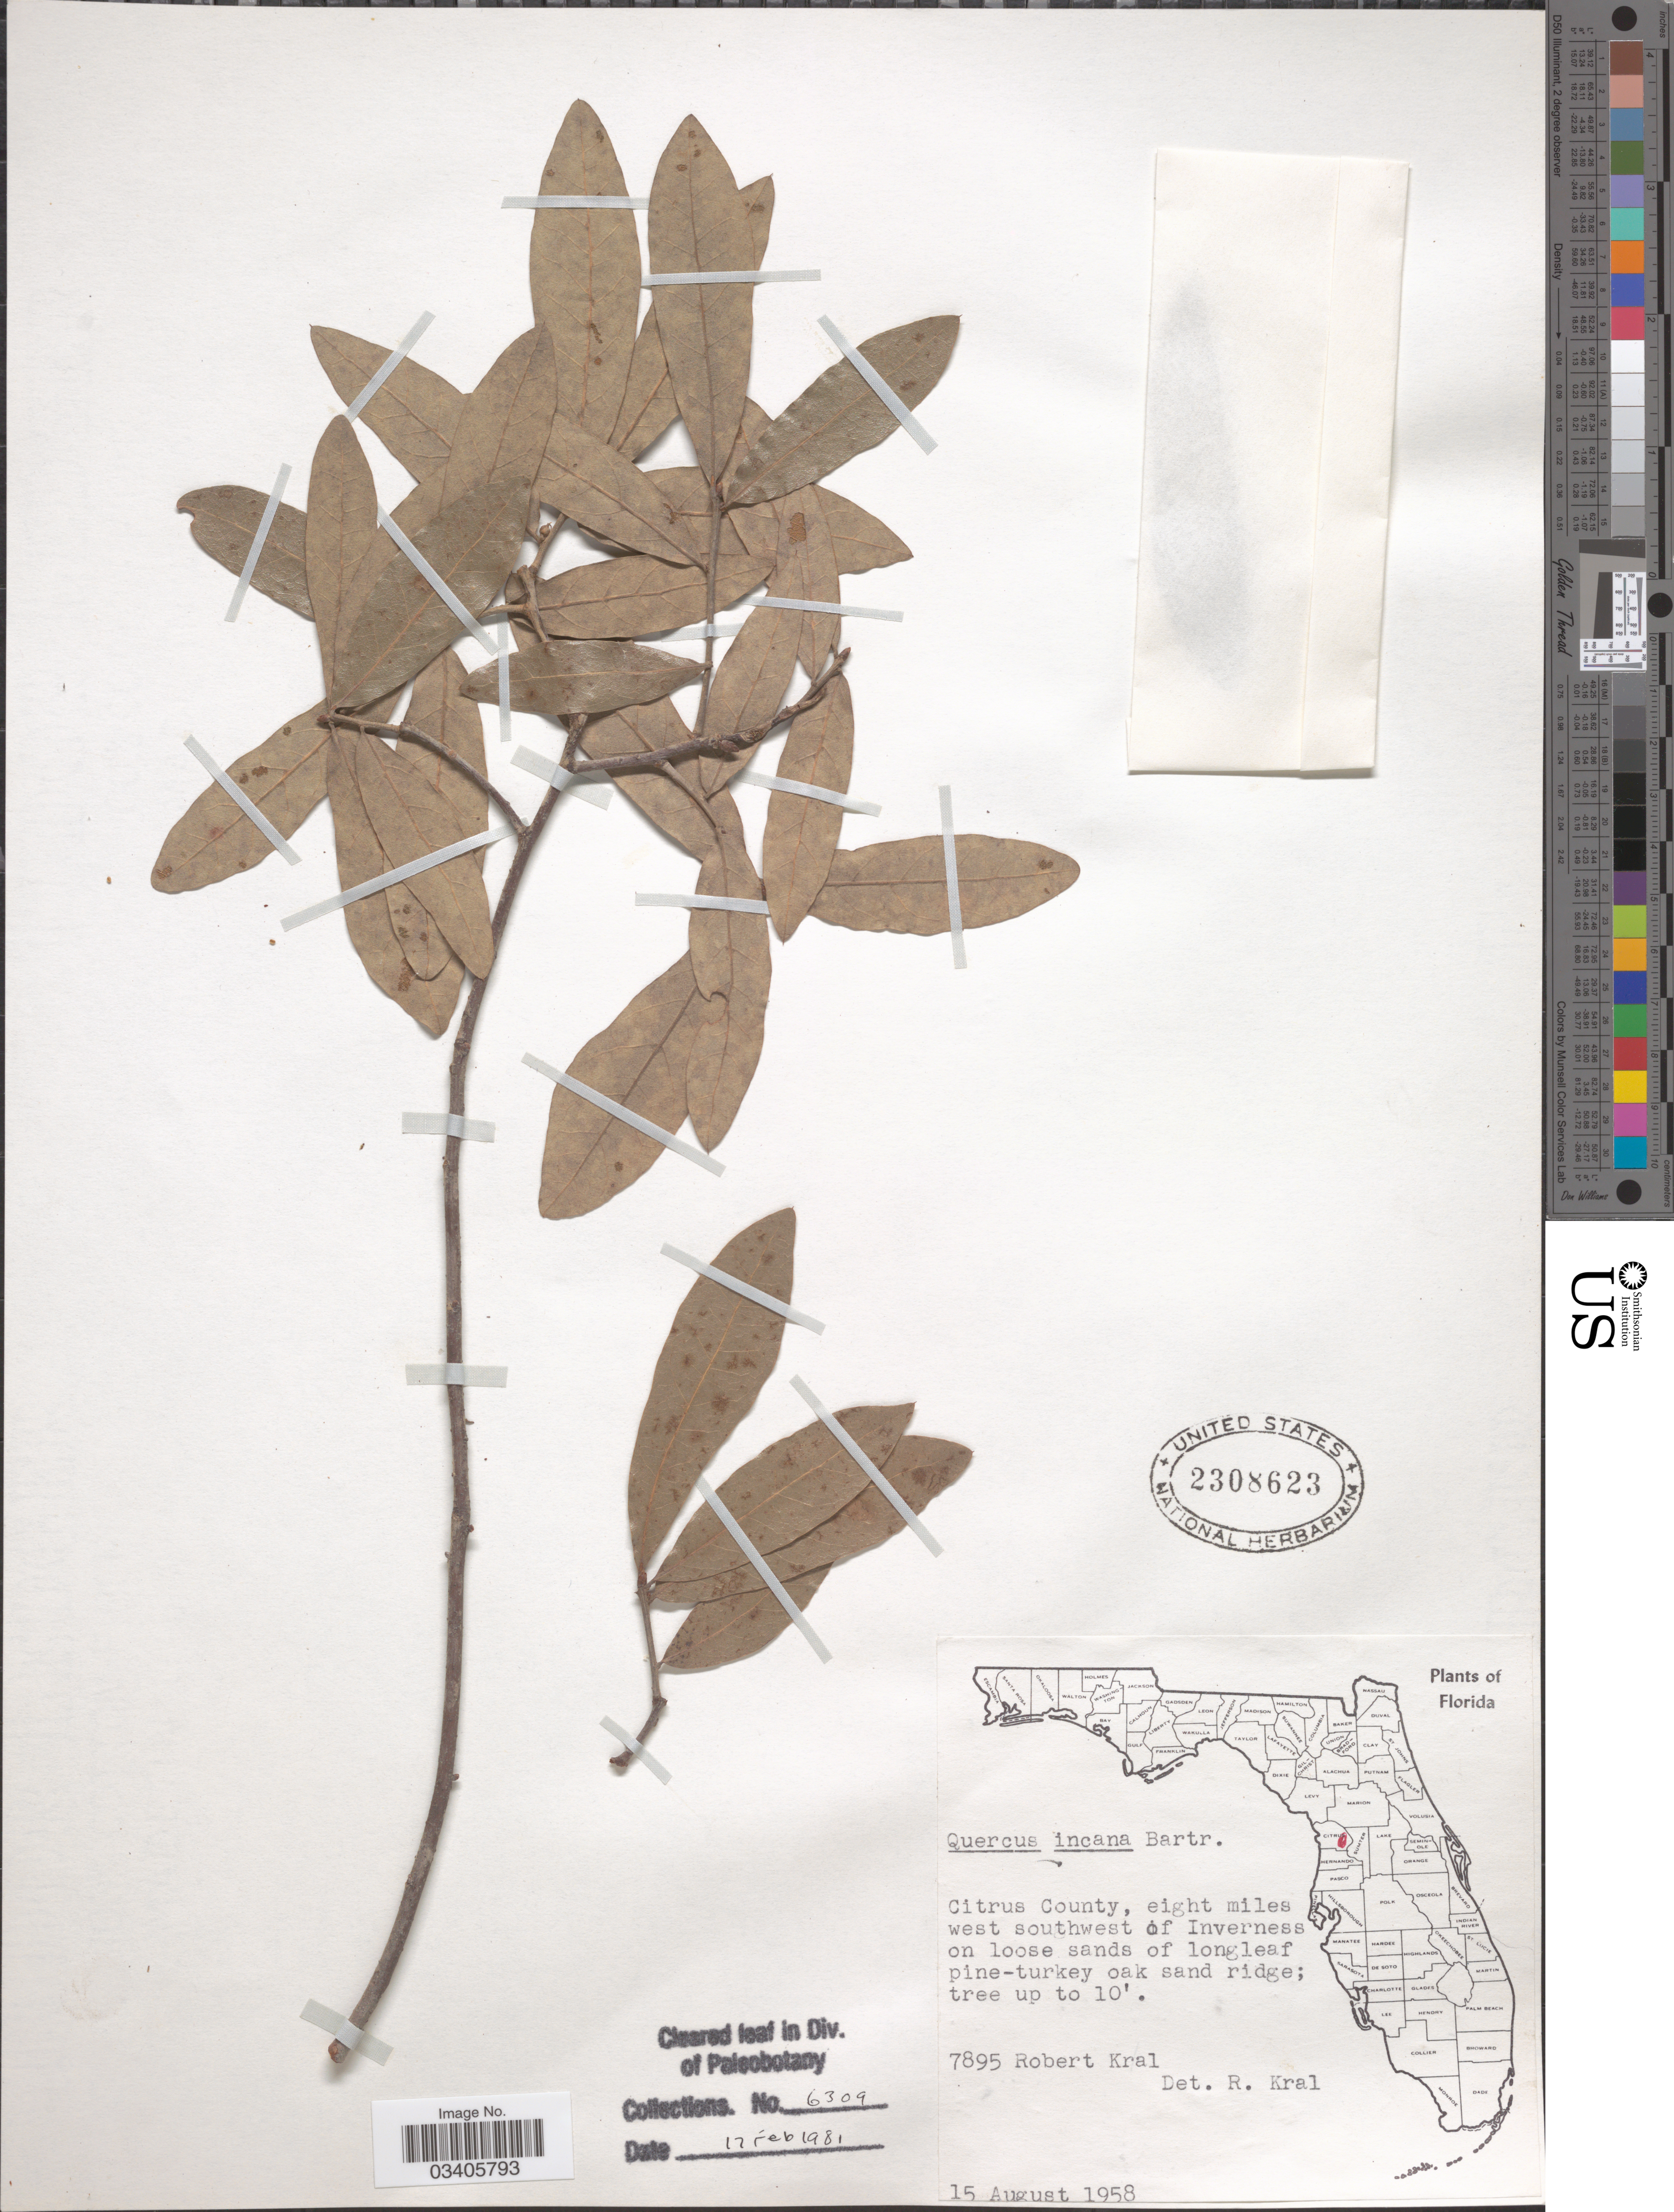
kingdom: Plantae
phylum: Tracheophyta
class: Magnoliopsida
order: Fagales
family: Fagaceae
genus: Quercus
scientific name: Quercus incana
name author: W. Bartram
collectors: R. Kral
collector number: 7895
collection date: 1958-08-15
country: United States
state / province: Florida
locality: Citrus County, eight miles west southwest of Inverness.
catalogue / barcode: US 2308623